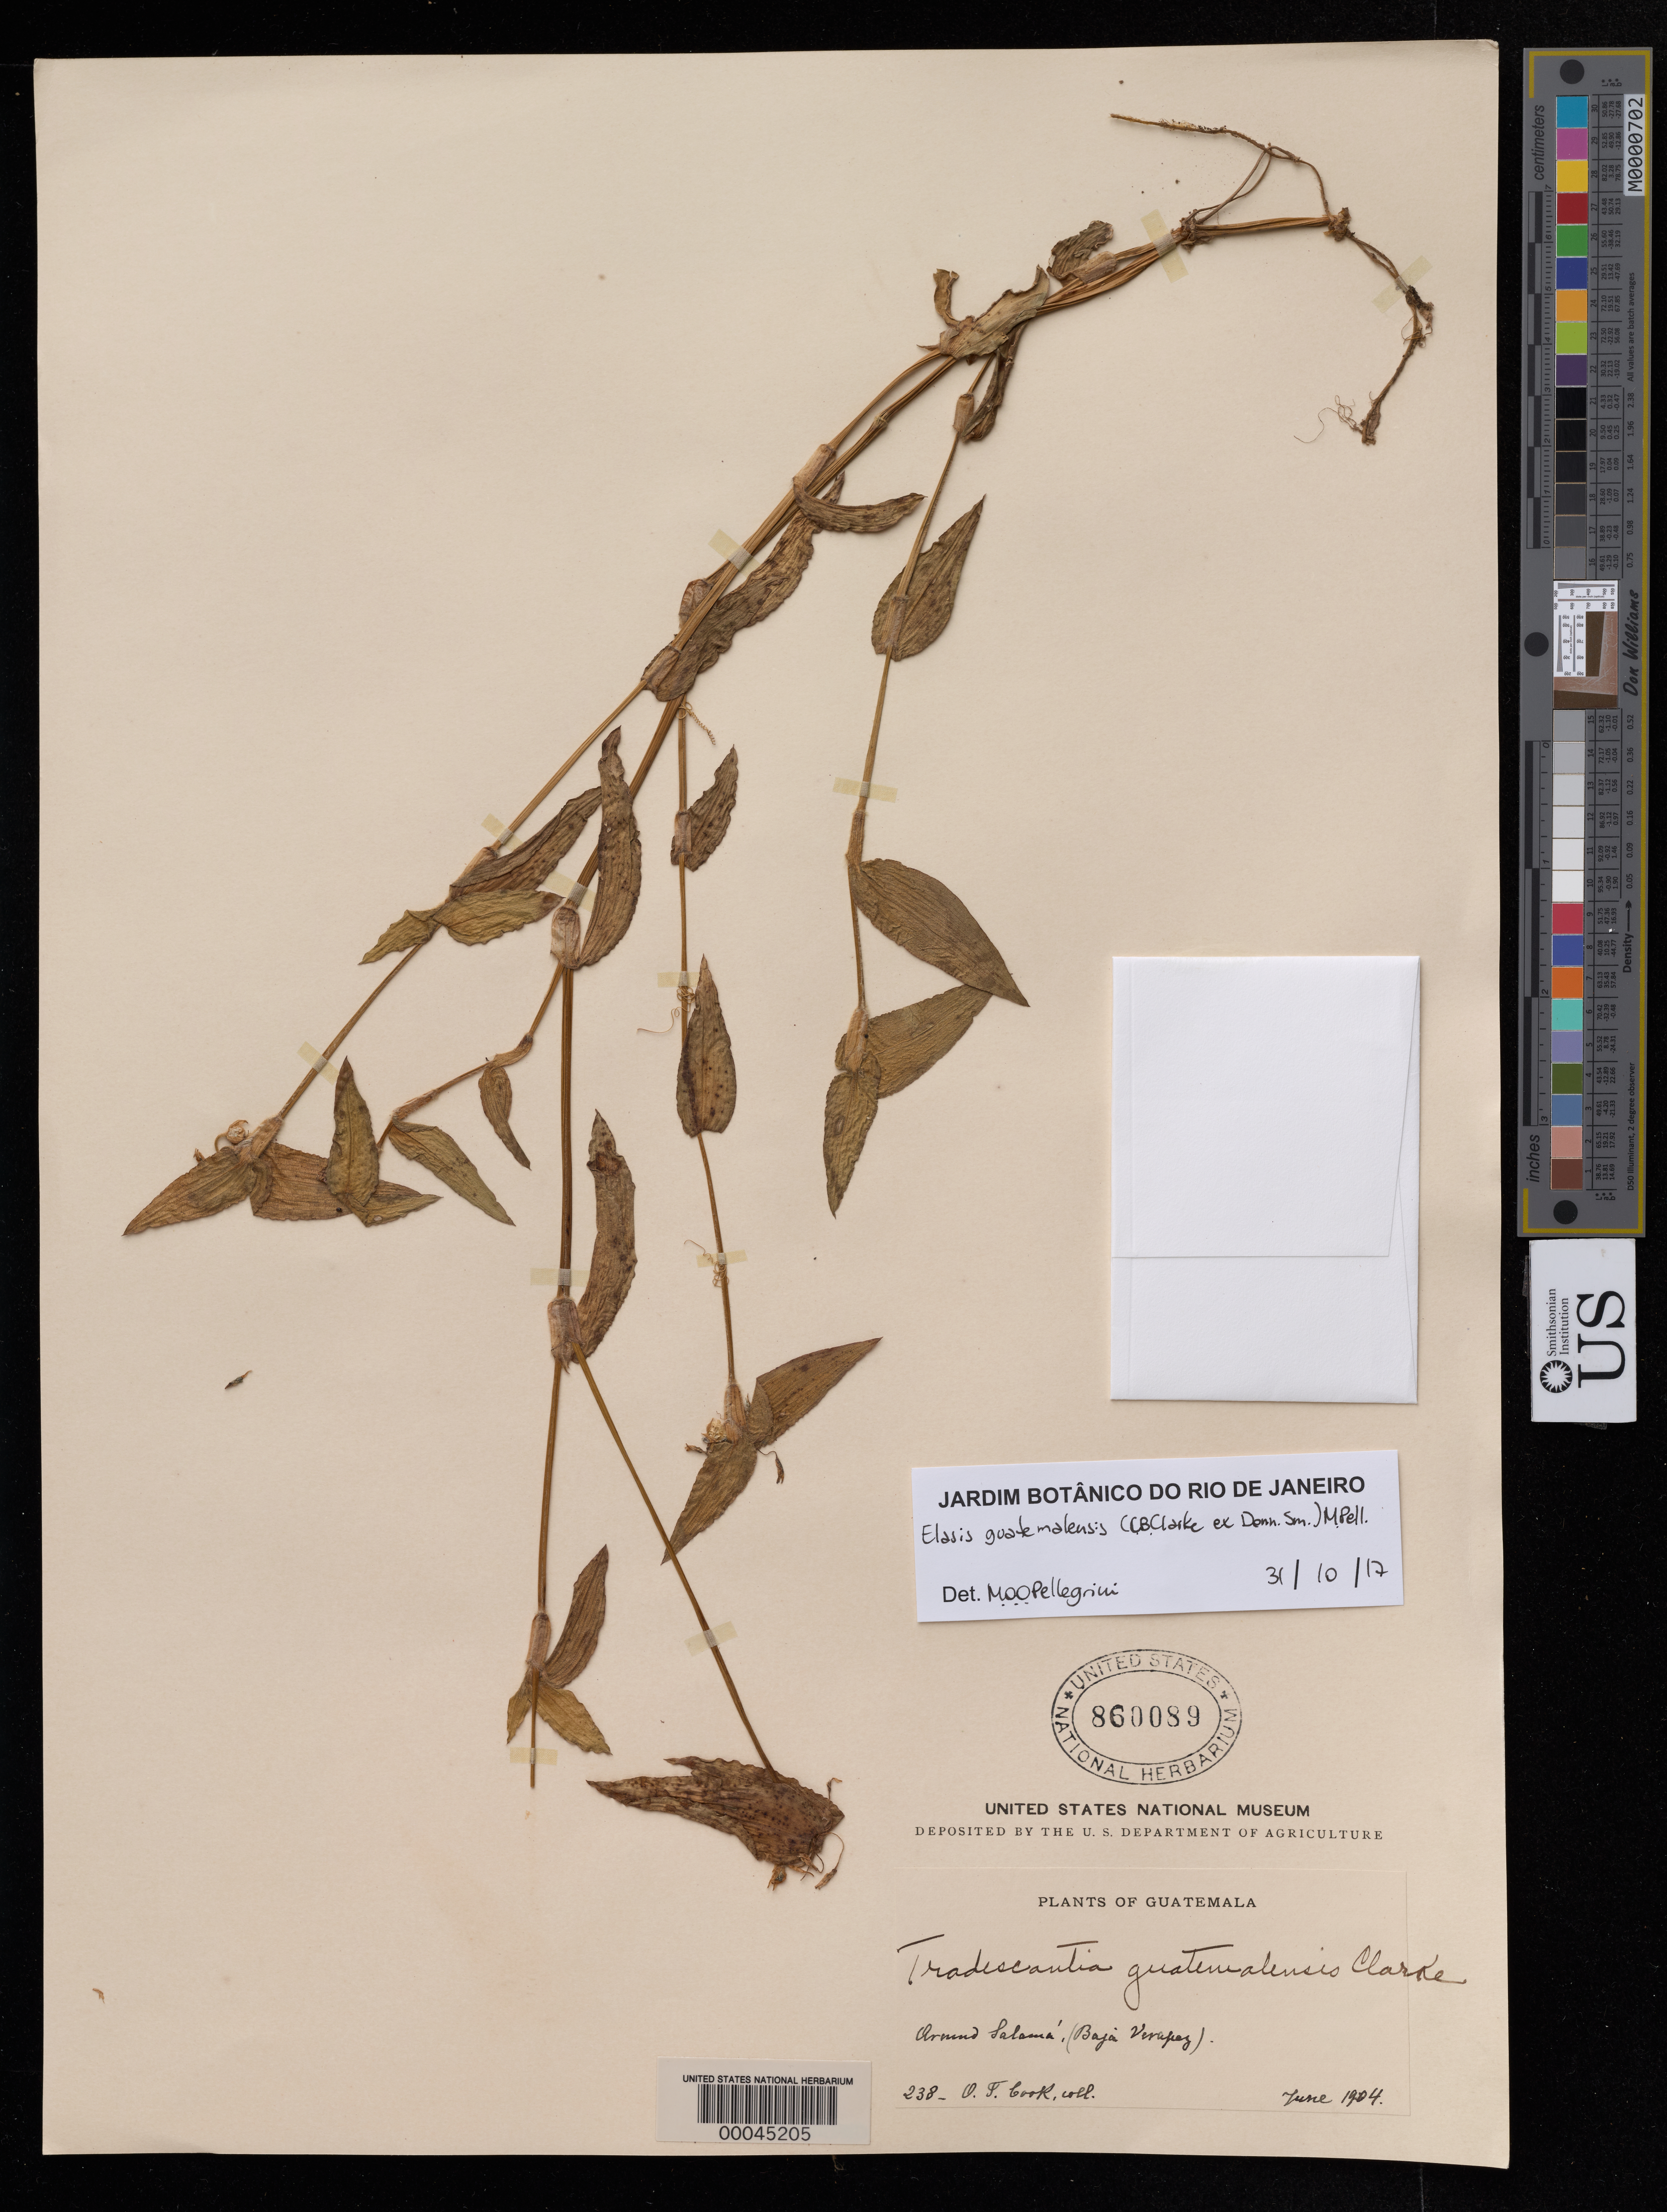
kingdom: Plantae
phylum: Tracheophyta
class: Liliopsida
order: Commelinales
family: Commelinaceae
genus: Elasis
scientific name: Elasis guatemalensis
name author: (C.B. Clarke ex Donn. Sm.) M. Pell.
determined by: Pellegrini, M. O. de Oliveira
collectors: O. F. Cook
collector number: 238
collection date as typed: Jun 1904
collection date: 1904-06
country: Guatemala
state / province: Baja Verapaz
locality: Near Salama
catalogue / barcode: US 860089